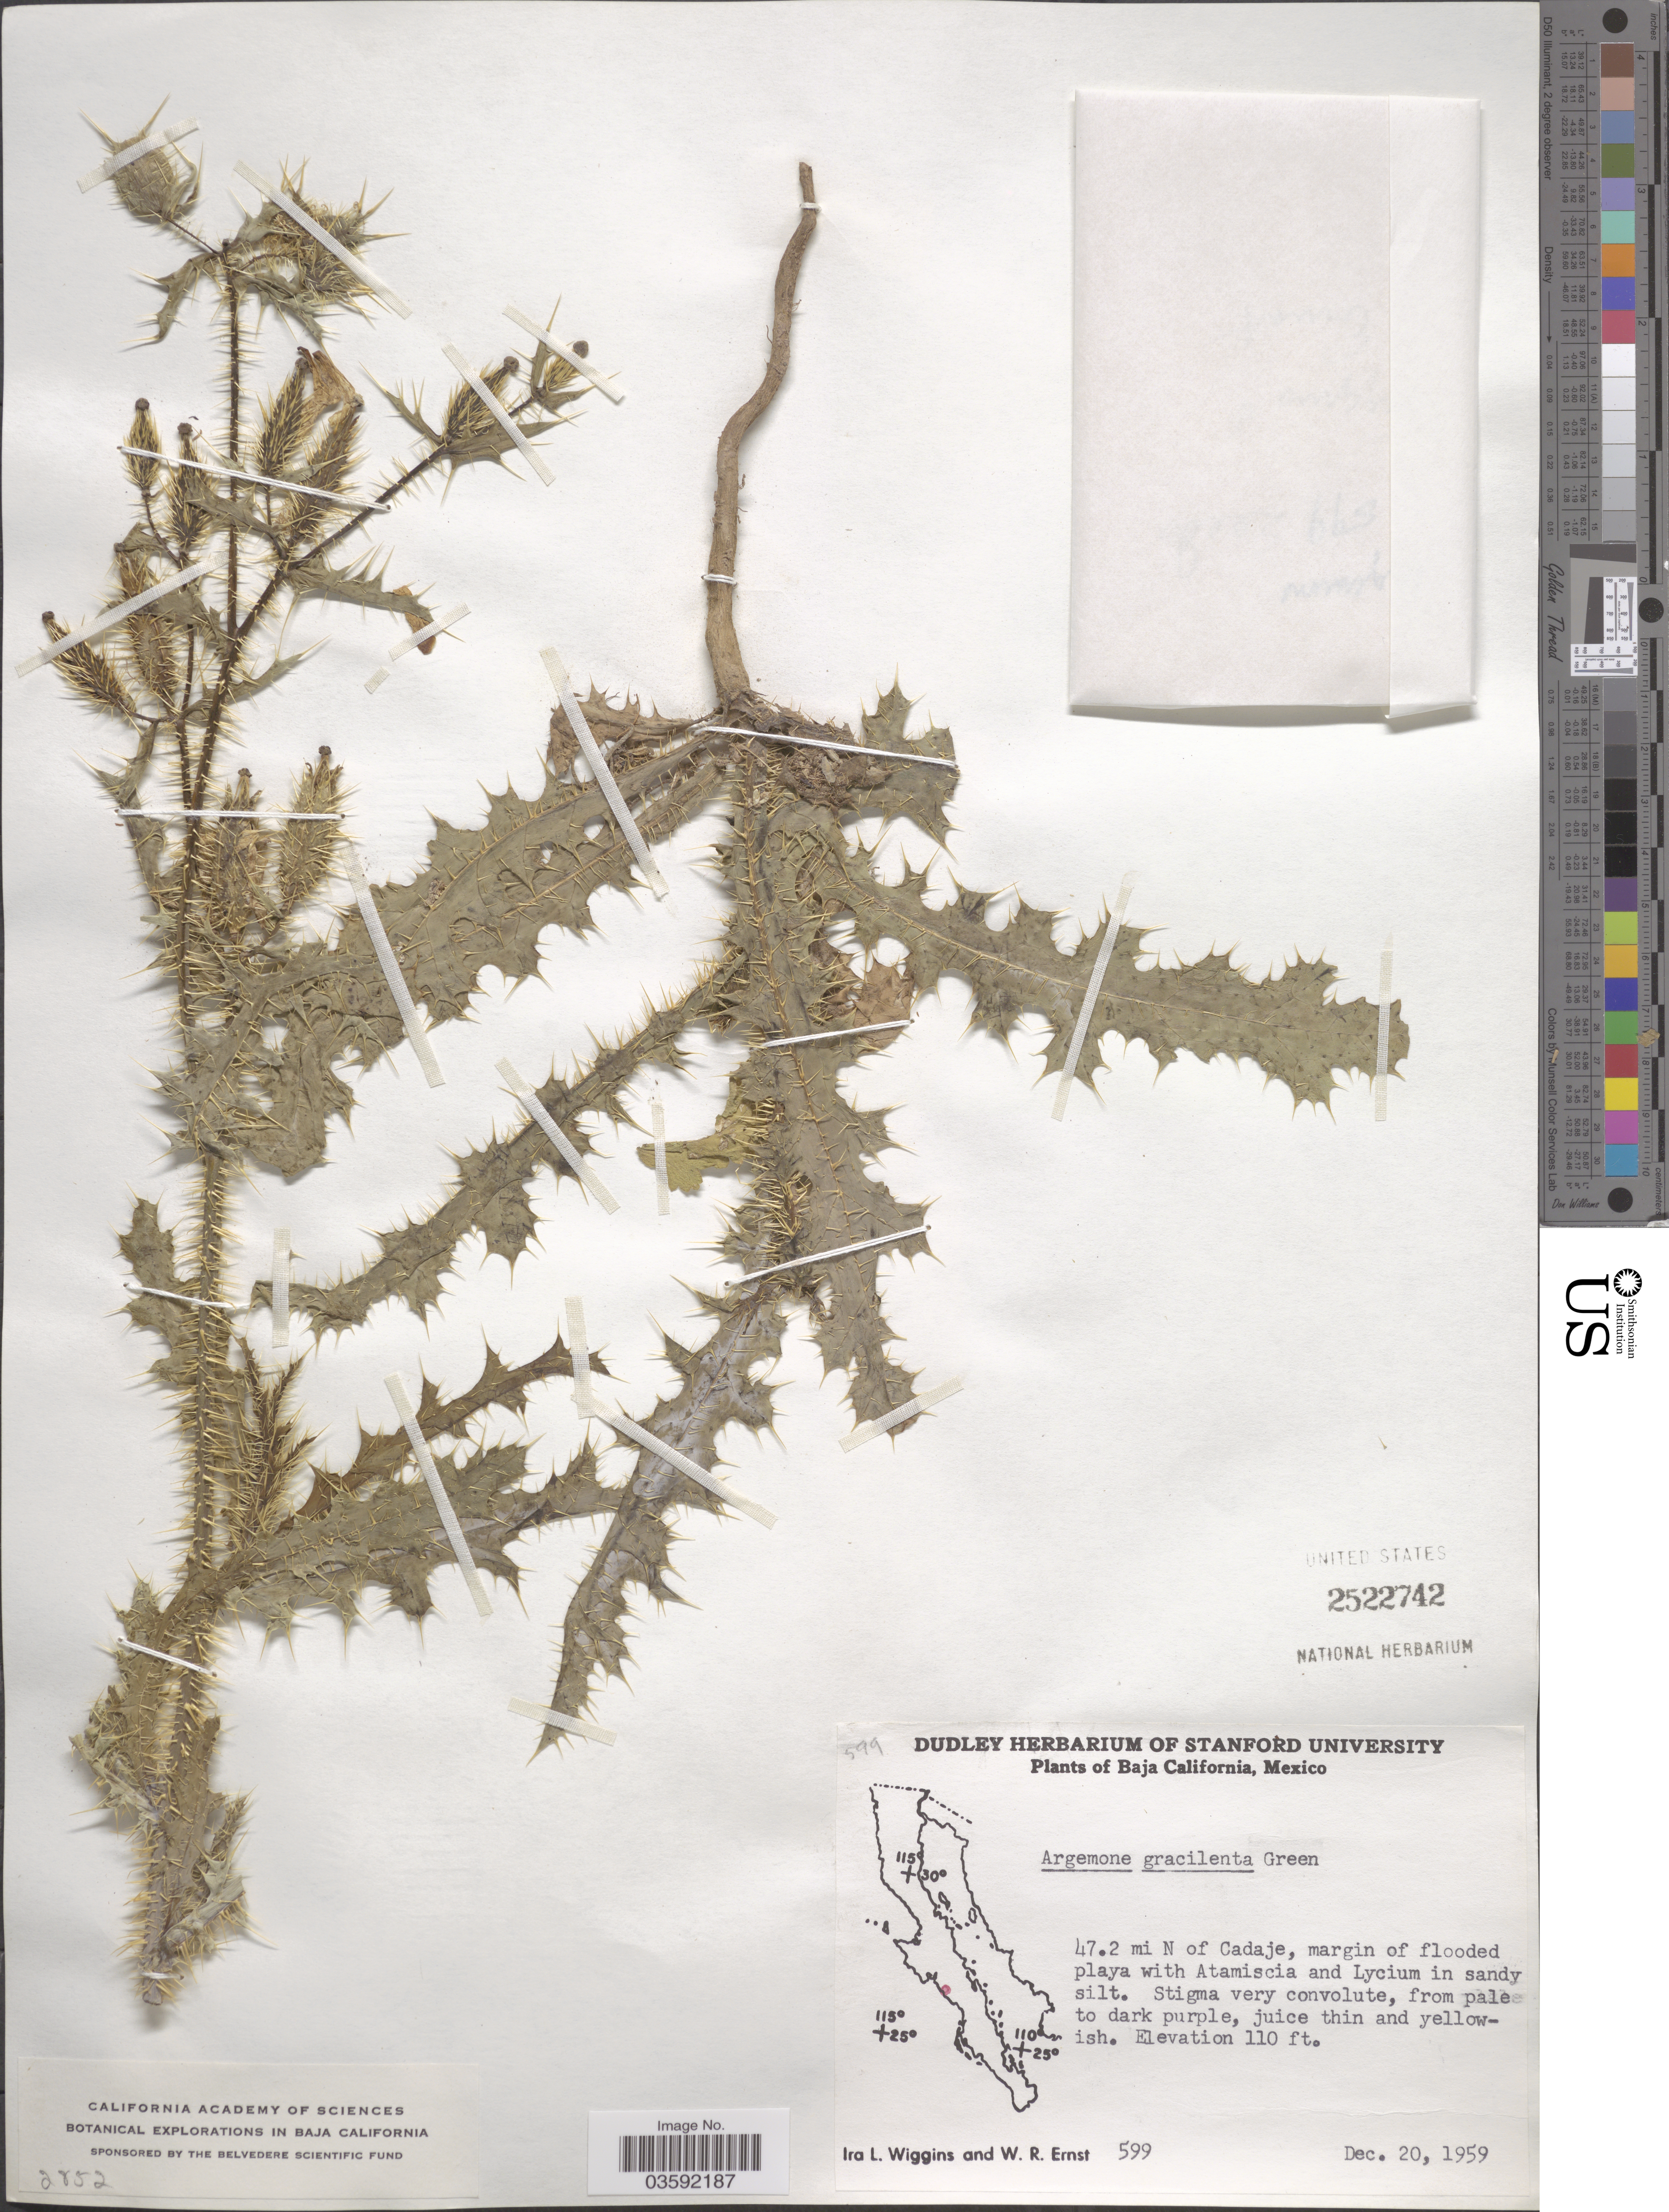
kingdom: Plantae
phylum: Tracheophyta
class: Magnoliopsida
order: Ranunculales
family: Papaveraceae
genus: Argemone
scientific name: Argemone gracilenta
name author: Greene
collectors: I. L. Wiggins & W. R. Ernst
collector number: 599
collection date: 1959-12-20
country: Mexico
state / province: Baja California Sur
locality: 47.2 mi N of Cadaje, margin of flooded playa.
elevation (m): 34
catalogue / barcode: US 2522742